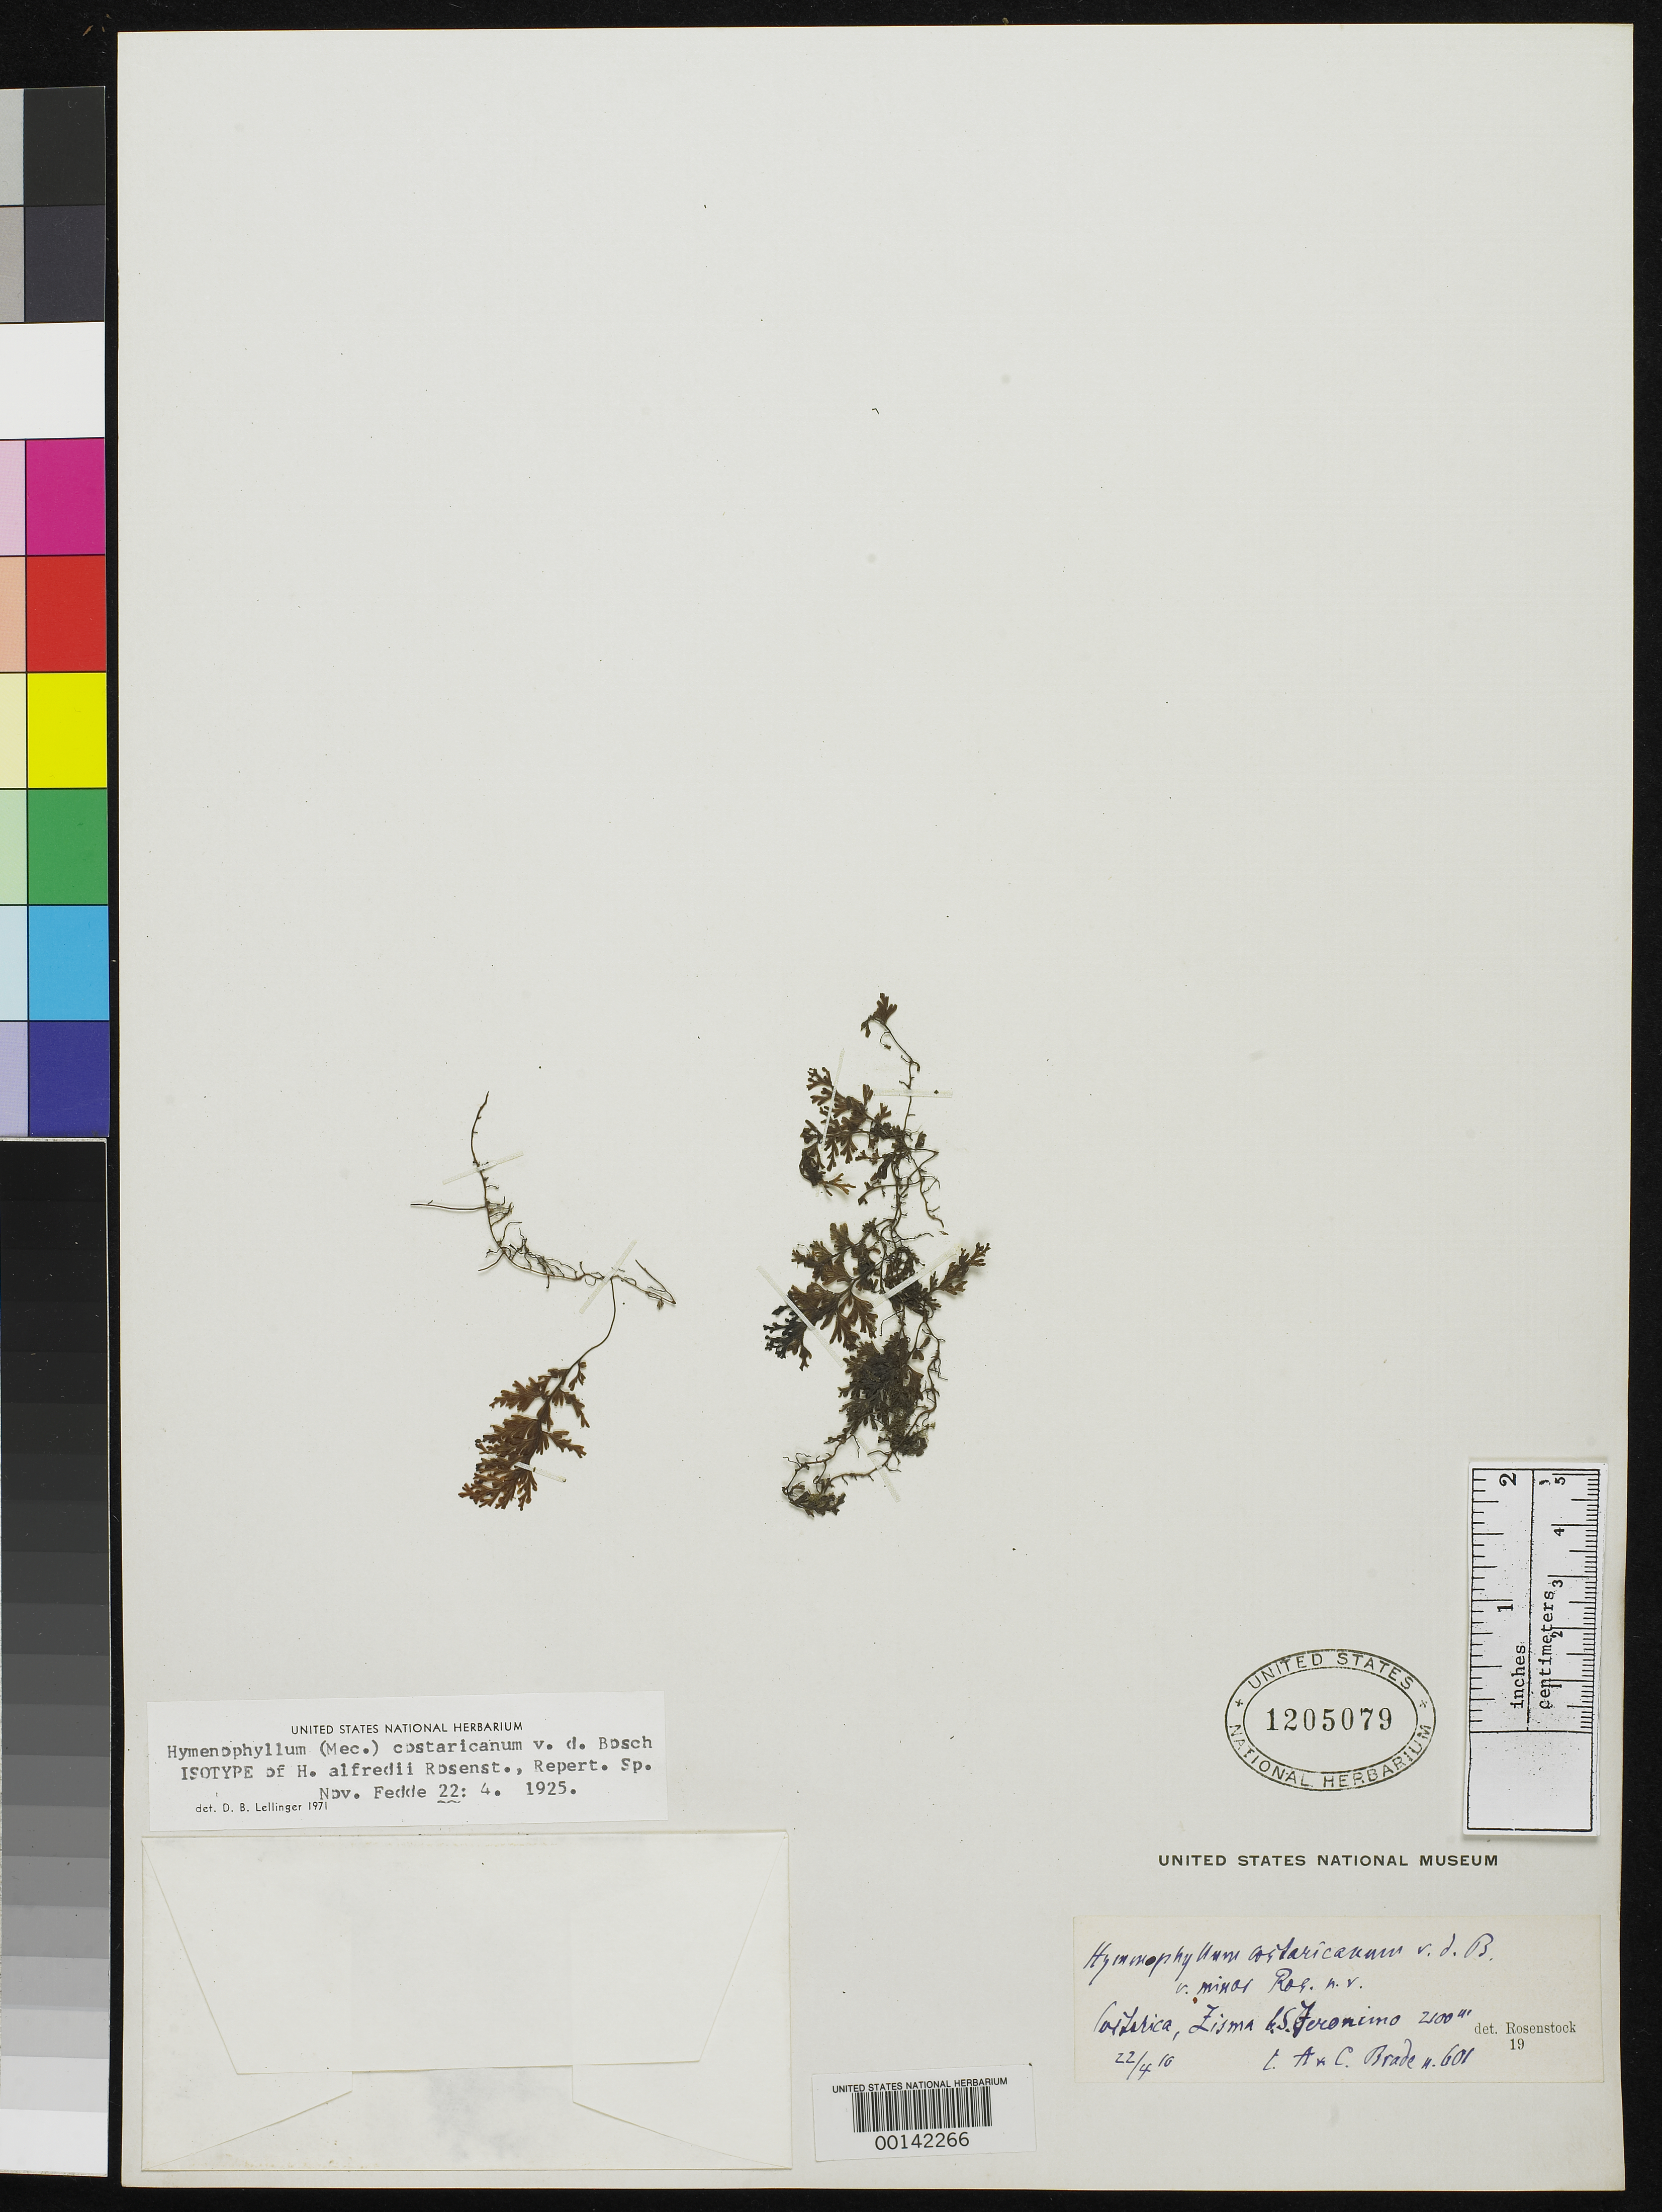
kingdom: Plantae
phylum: Tracheophyta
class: Polypodiopsida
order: Hymenophyllales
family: Hymenophyllaceae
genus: Hymenophyllum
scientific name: Hymenophyllum alfredii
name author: Rosenst.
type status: Isotype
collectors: A. C. Brade & A. Brade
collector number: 601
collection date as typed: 22 Apr 1910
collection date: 1910-04-22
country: Costa Rica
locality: Cisma bei San Jeronimo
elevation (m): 2100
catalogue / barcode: US 1205079